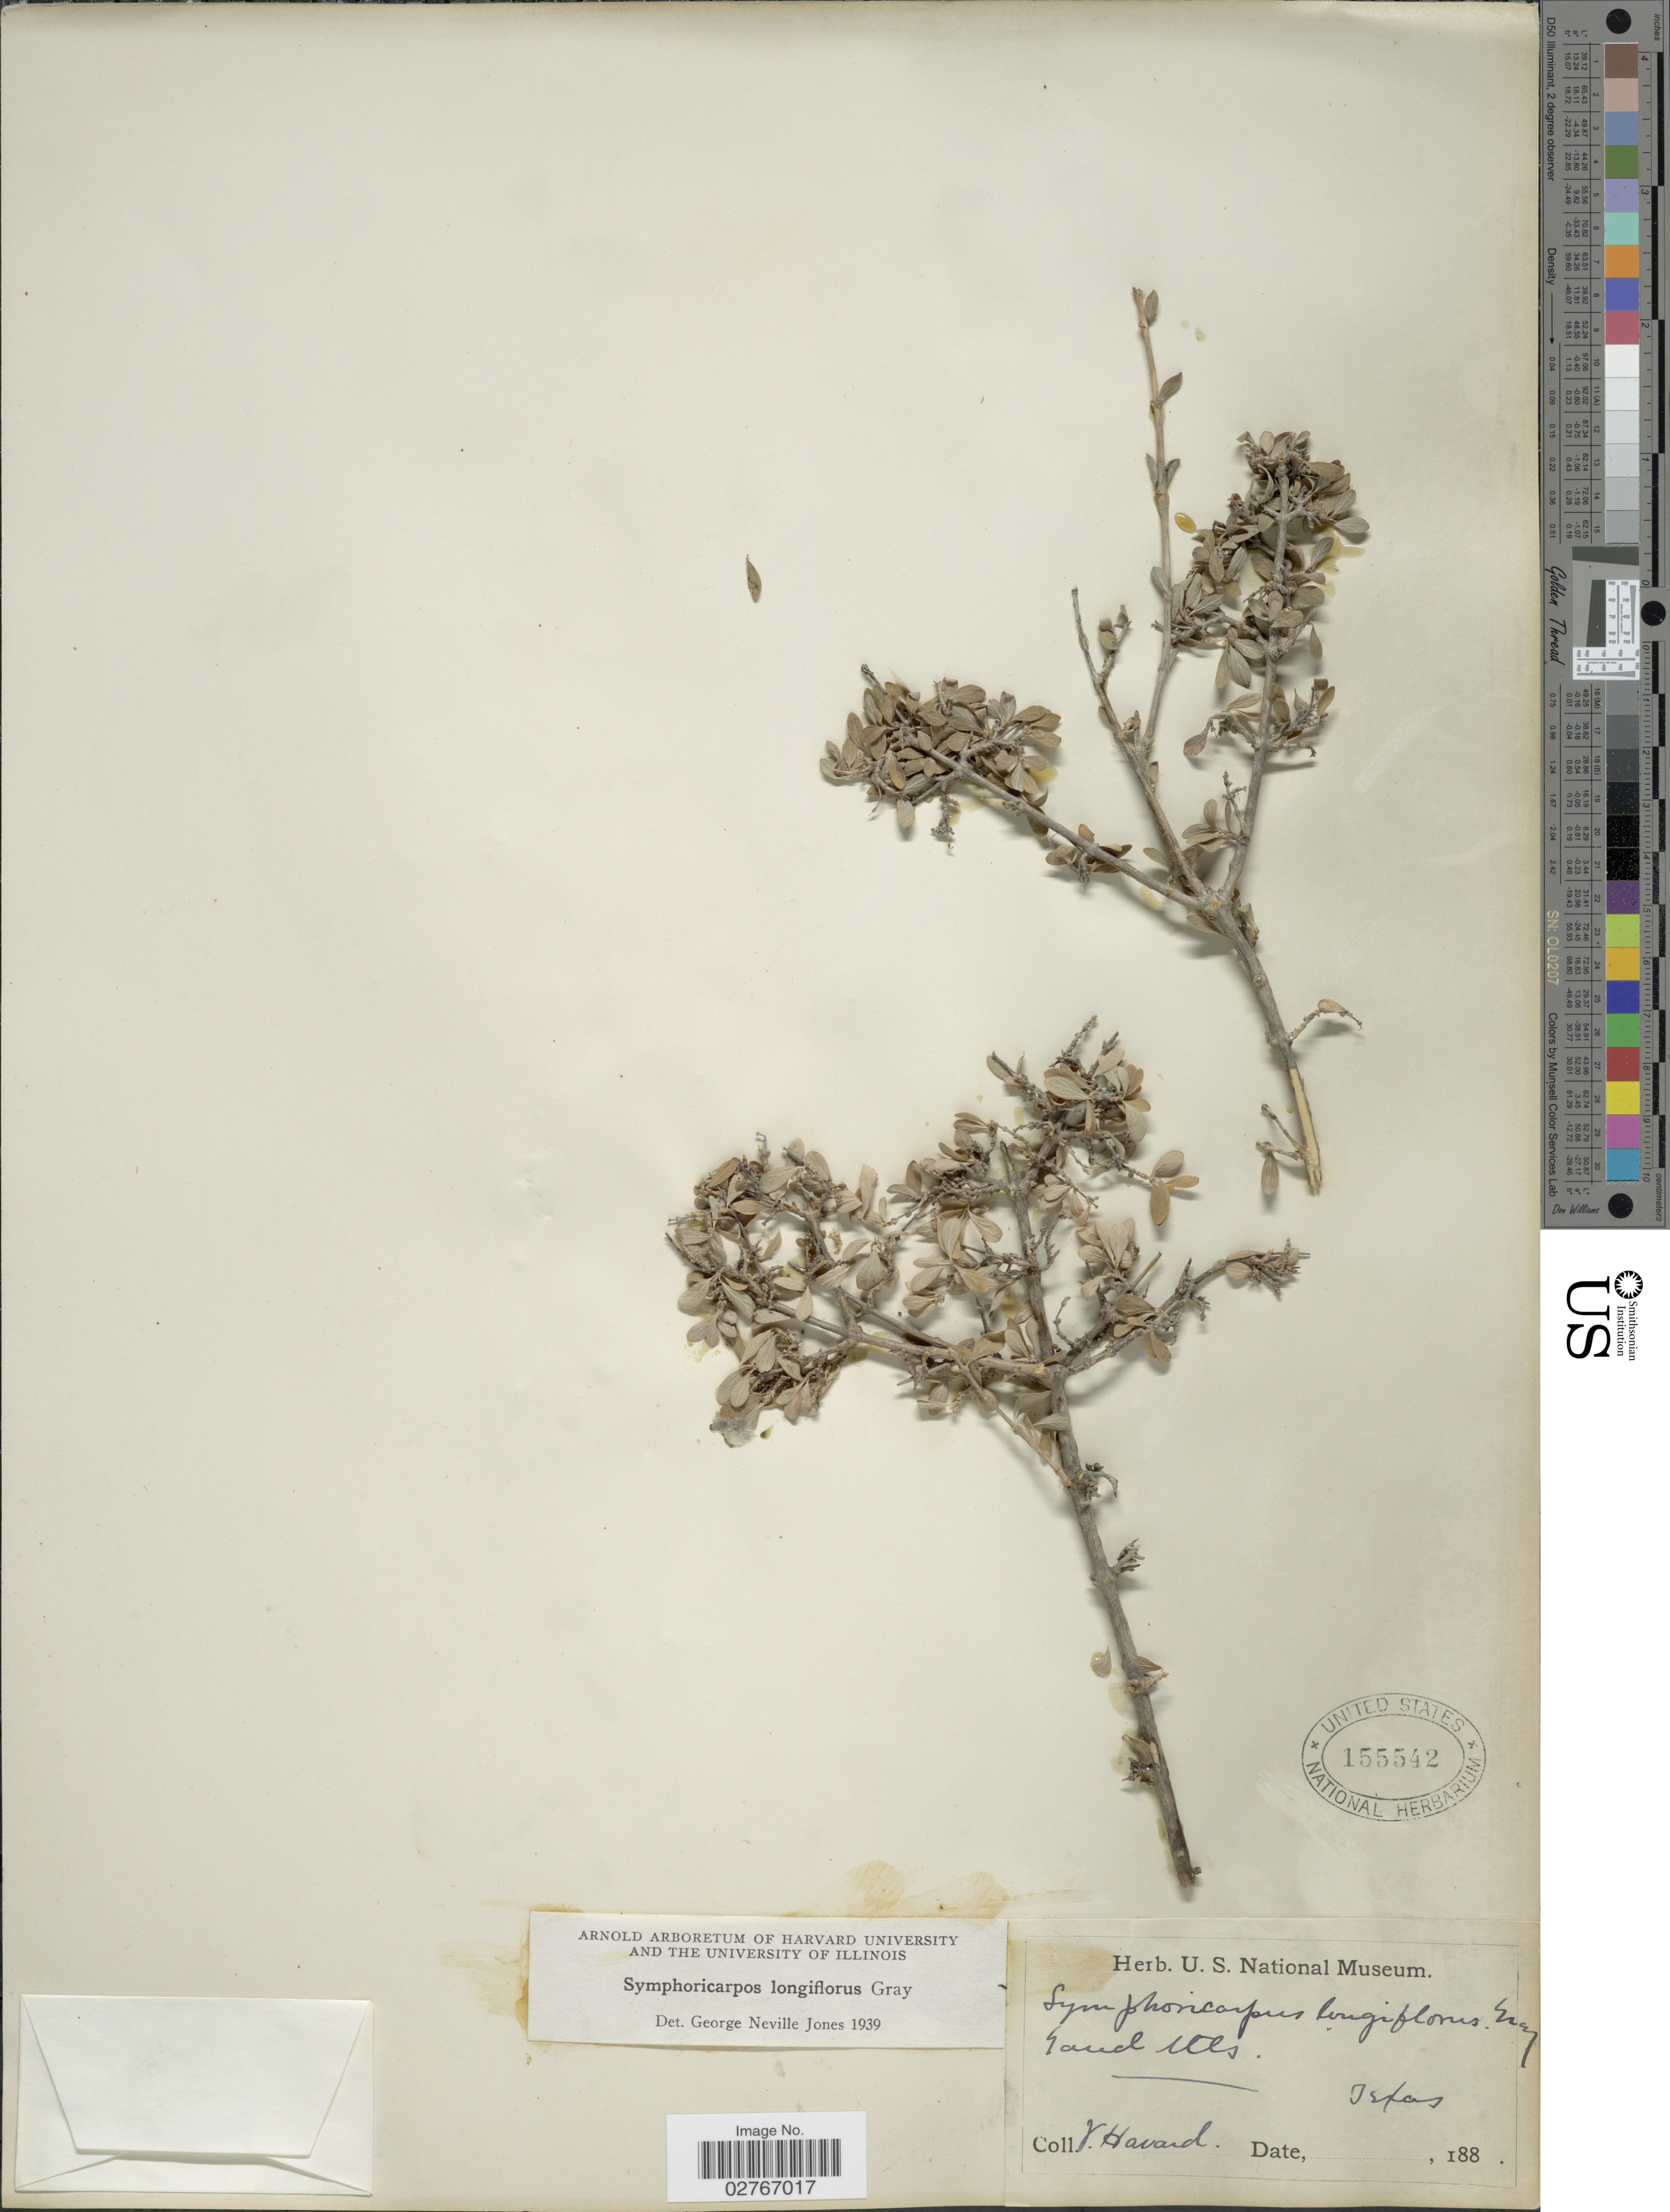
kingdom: Plantae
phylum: Tracheophyta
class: Magnoliopsida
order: Dipsacales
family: Caprifoliaceae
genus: Symphoricarpos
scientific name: Symphoricarpos longiflorus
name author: A. Gray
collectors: V. Havard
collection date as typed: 188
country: United States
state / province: Texas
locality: Gaud. [Guadalupe] Mts.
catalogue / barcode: US 155542